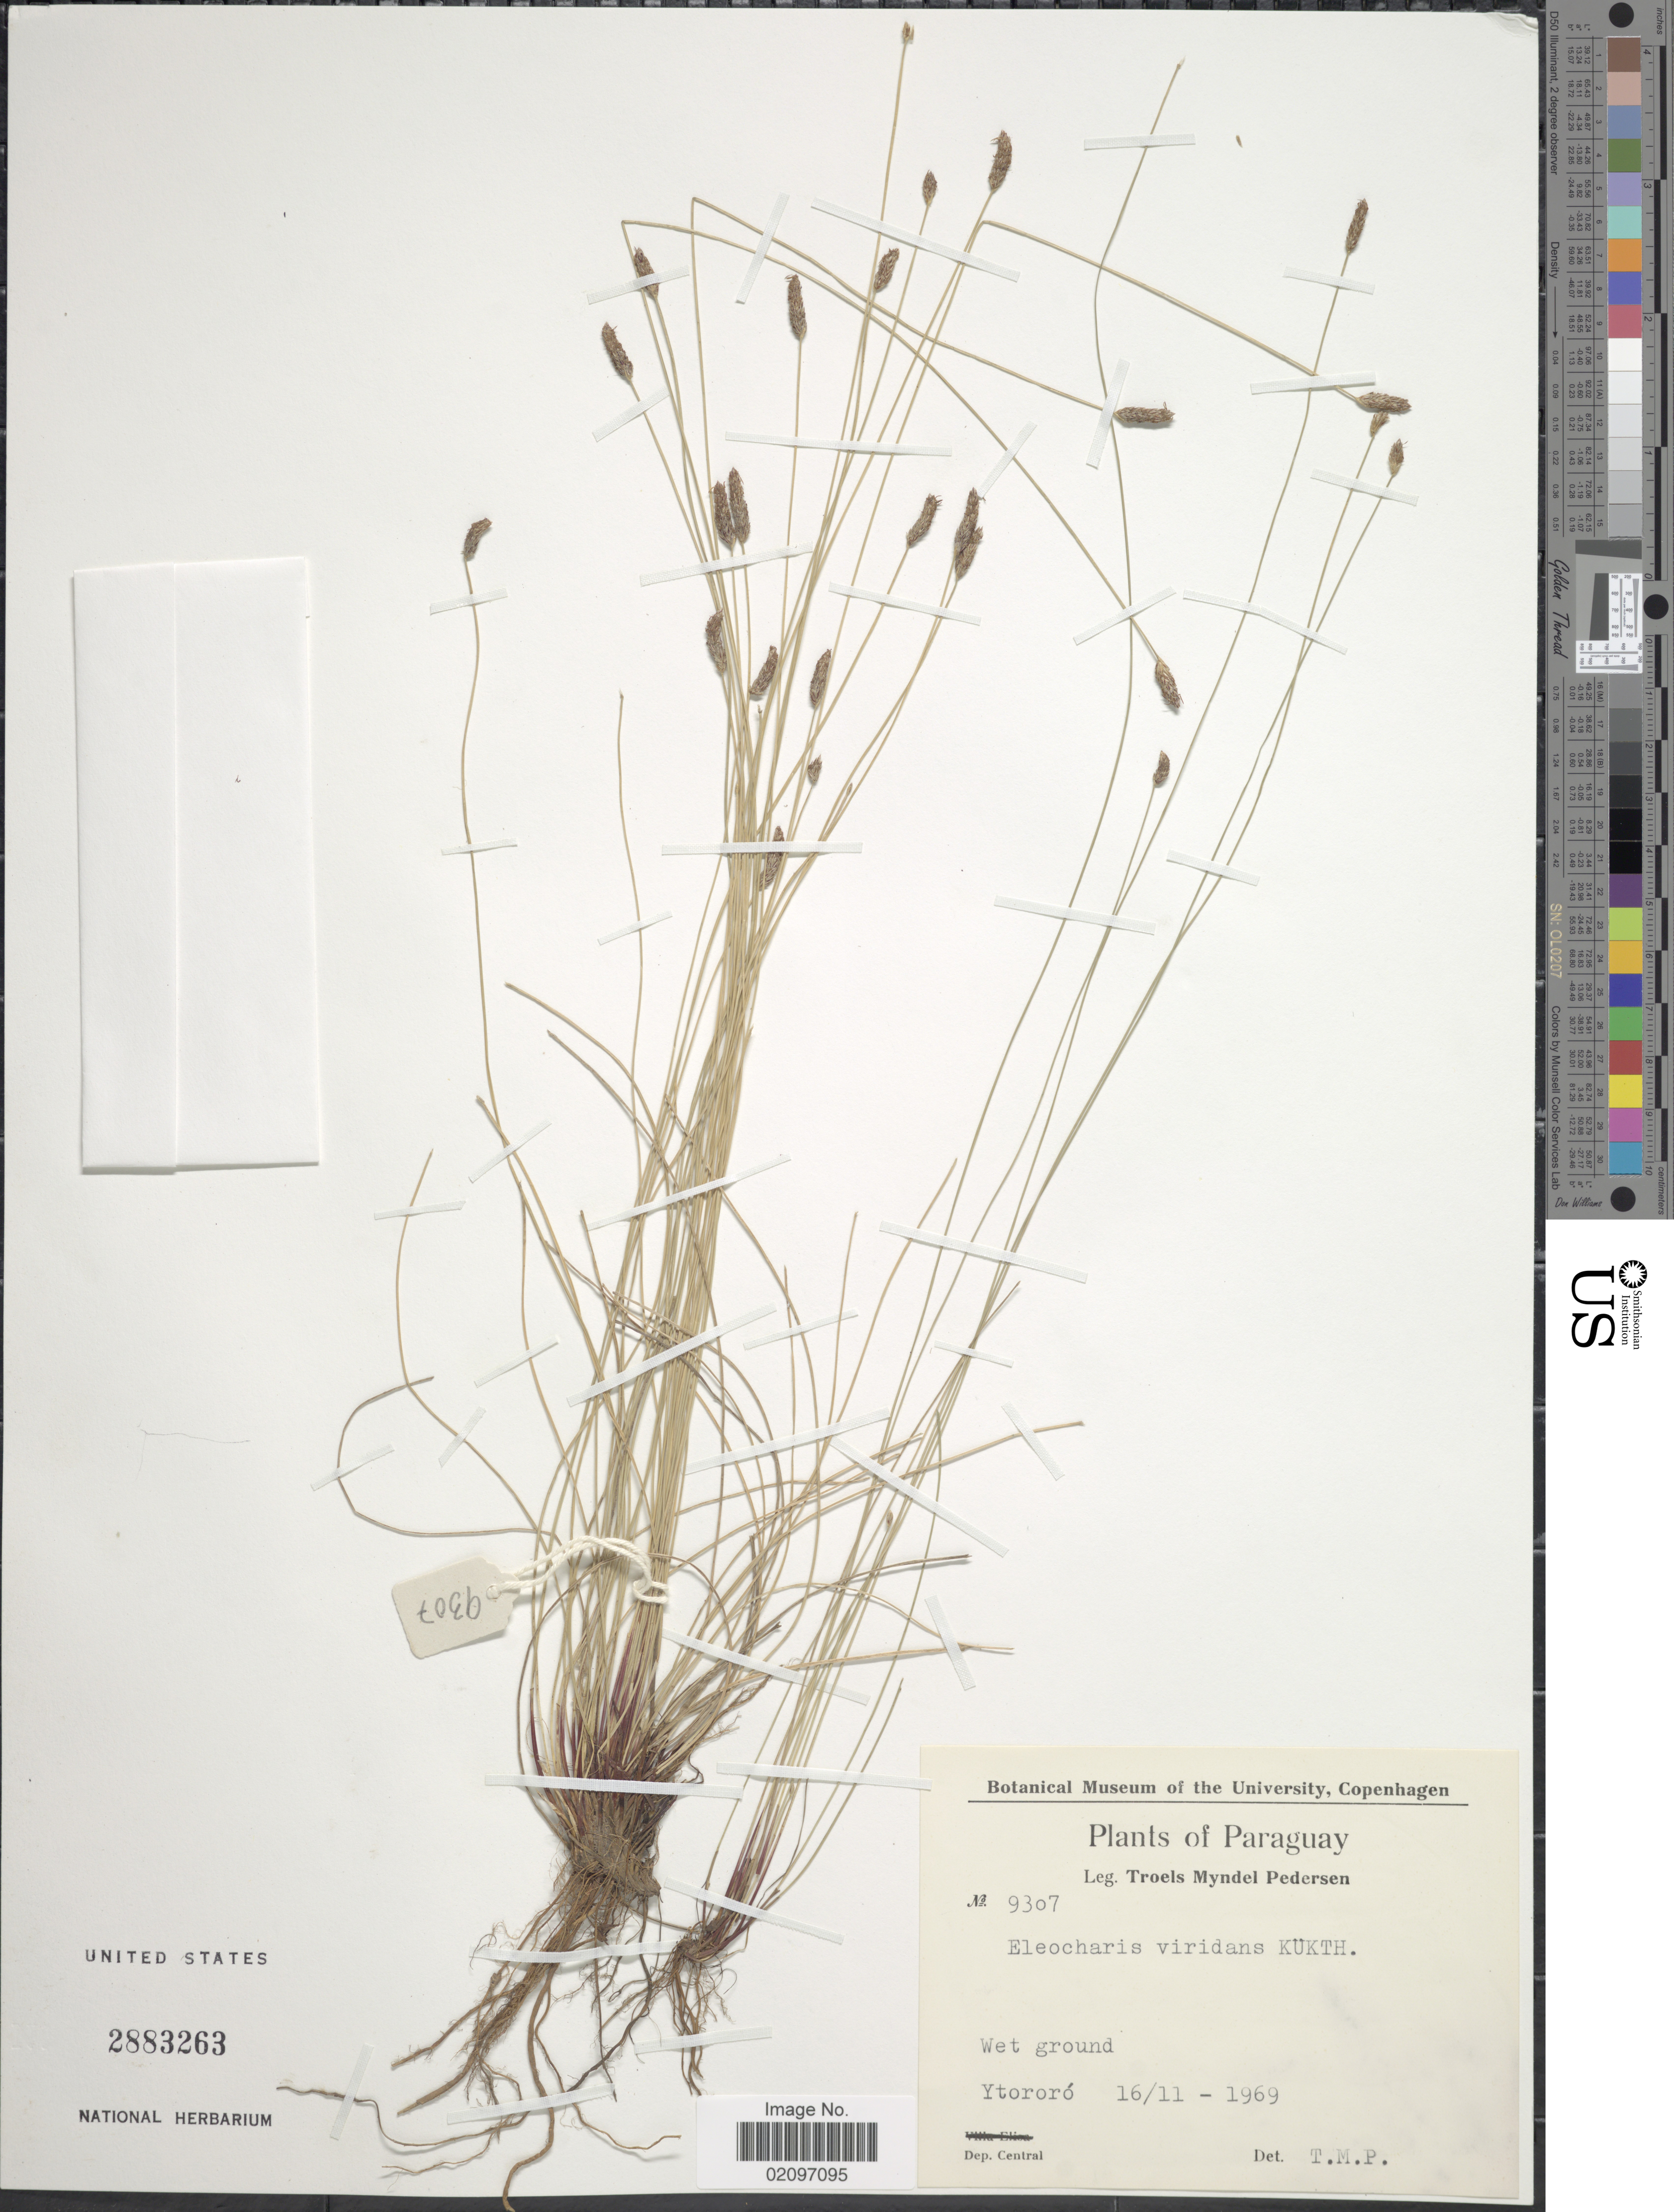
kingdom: Plantae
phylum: Tracheophyta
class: Liliopsida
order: Poales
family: Cyperaceae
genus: Eleocharis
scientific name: Eleocharis viridans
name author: Kük. ex Osten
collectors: T. Pederson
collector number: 9307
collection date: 1969-11-16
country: Paraguay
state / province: Central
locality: Ytororo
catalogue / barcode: US 2883263